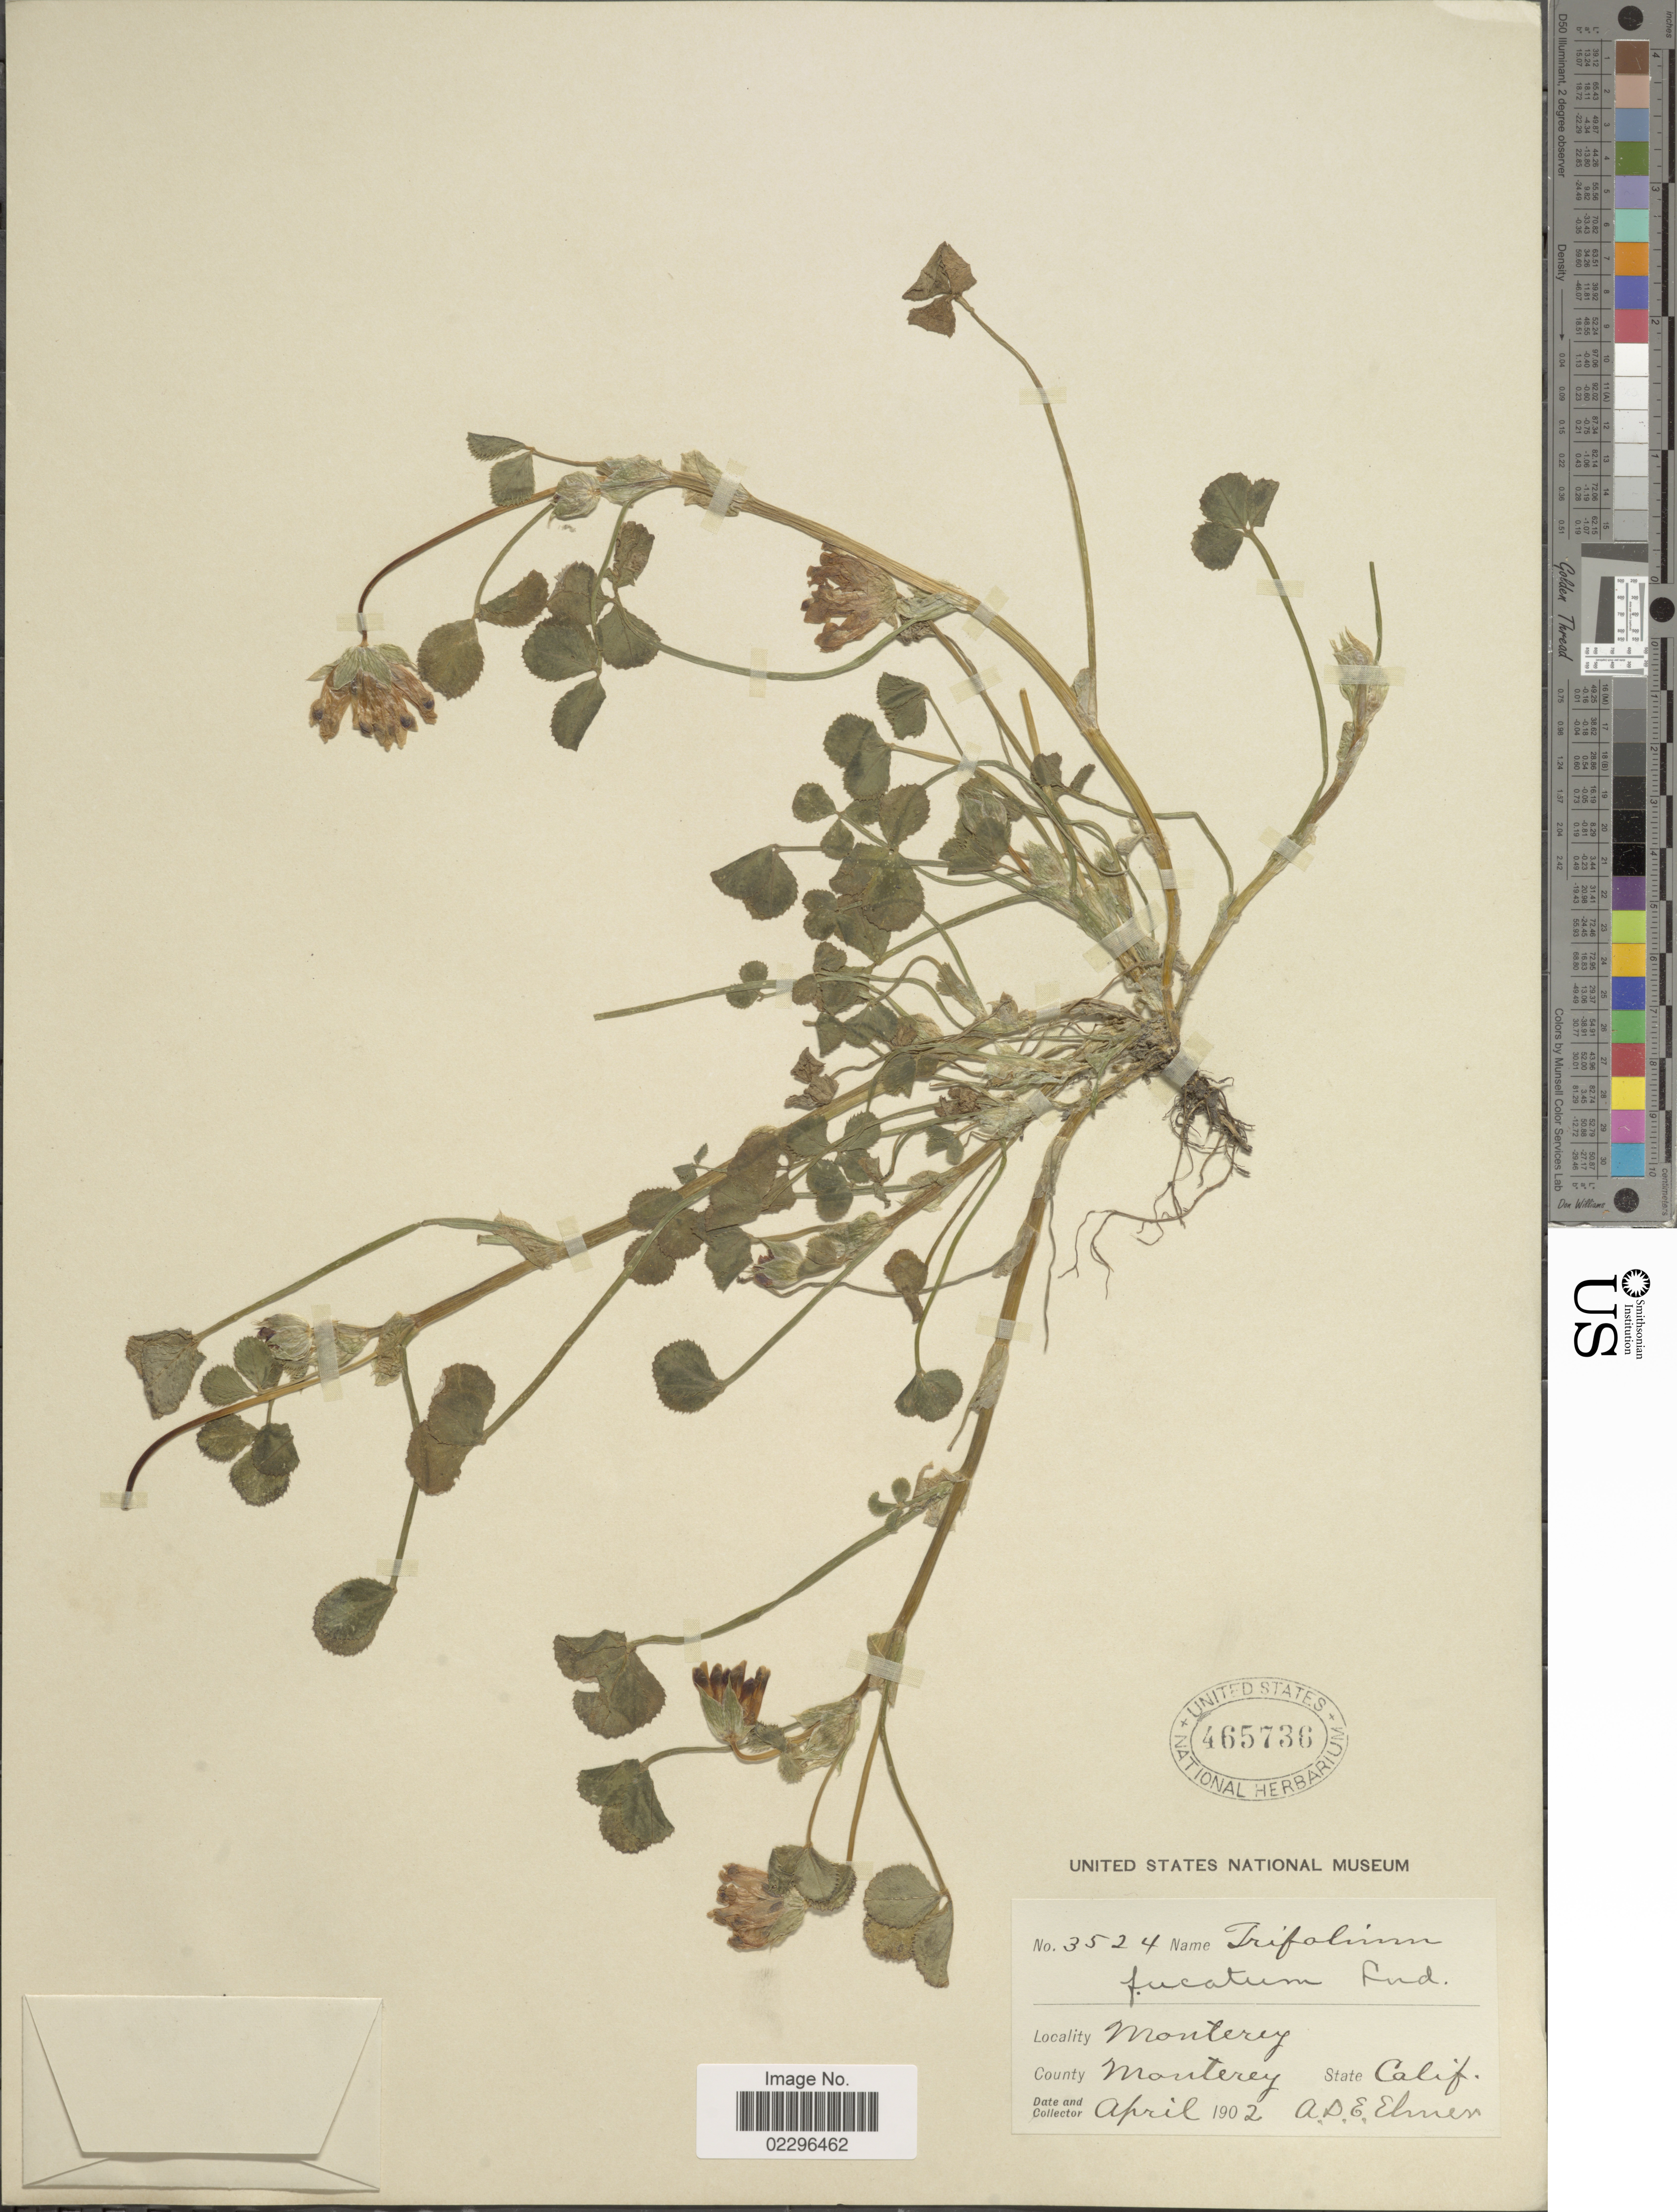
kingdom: Plantae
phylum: Tracheophyta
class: Magnoliopsida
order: Fabales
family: Fabaceae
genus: Trifolium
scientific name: Trifolium fucatum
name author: Lindl.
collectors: A. D. E. Elmer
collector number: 3524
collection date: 1902-04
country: United States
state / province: California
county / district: Monterey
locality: Monterey, County Monterey, State Calif.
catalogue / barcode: US 465736